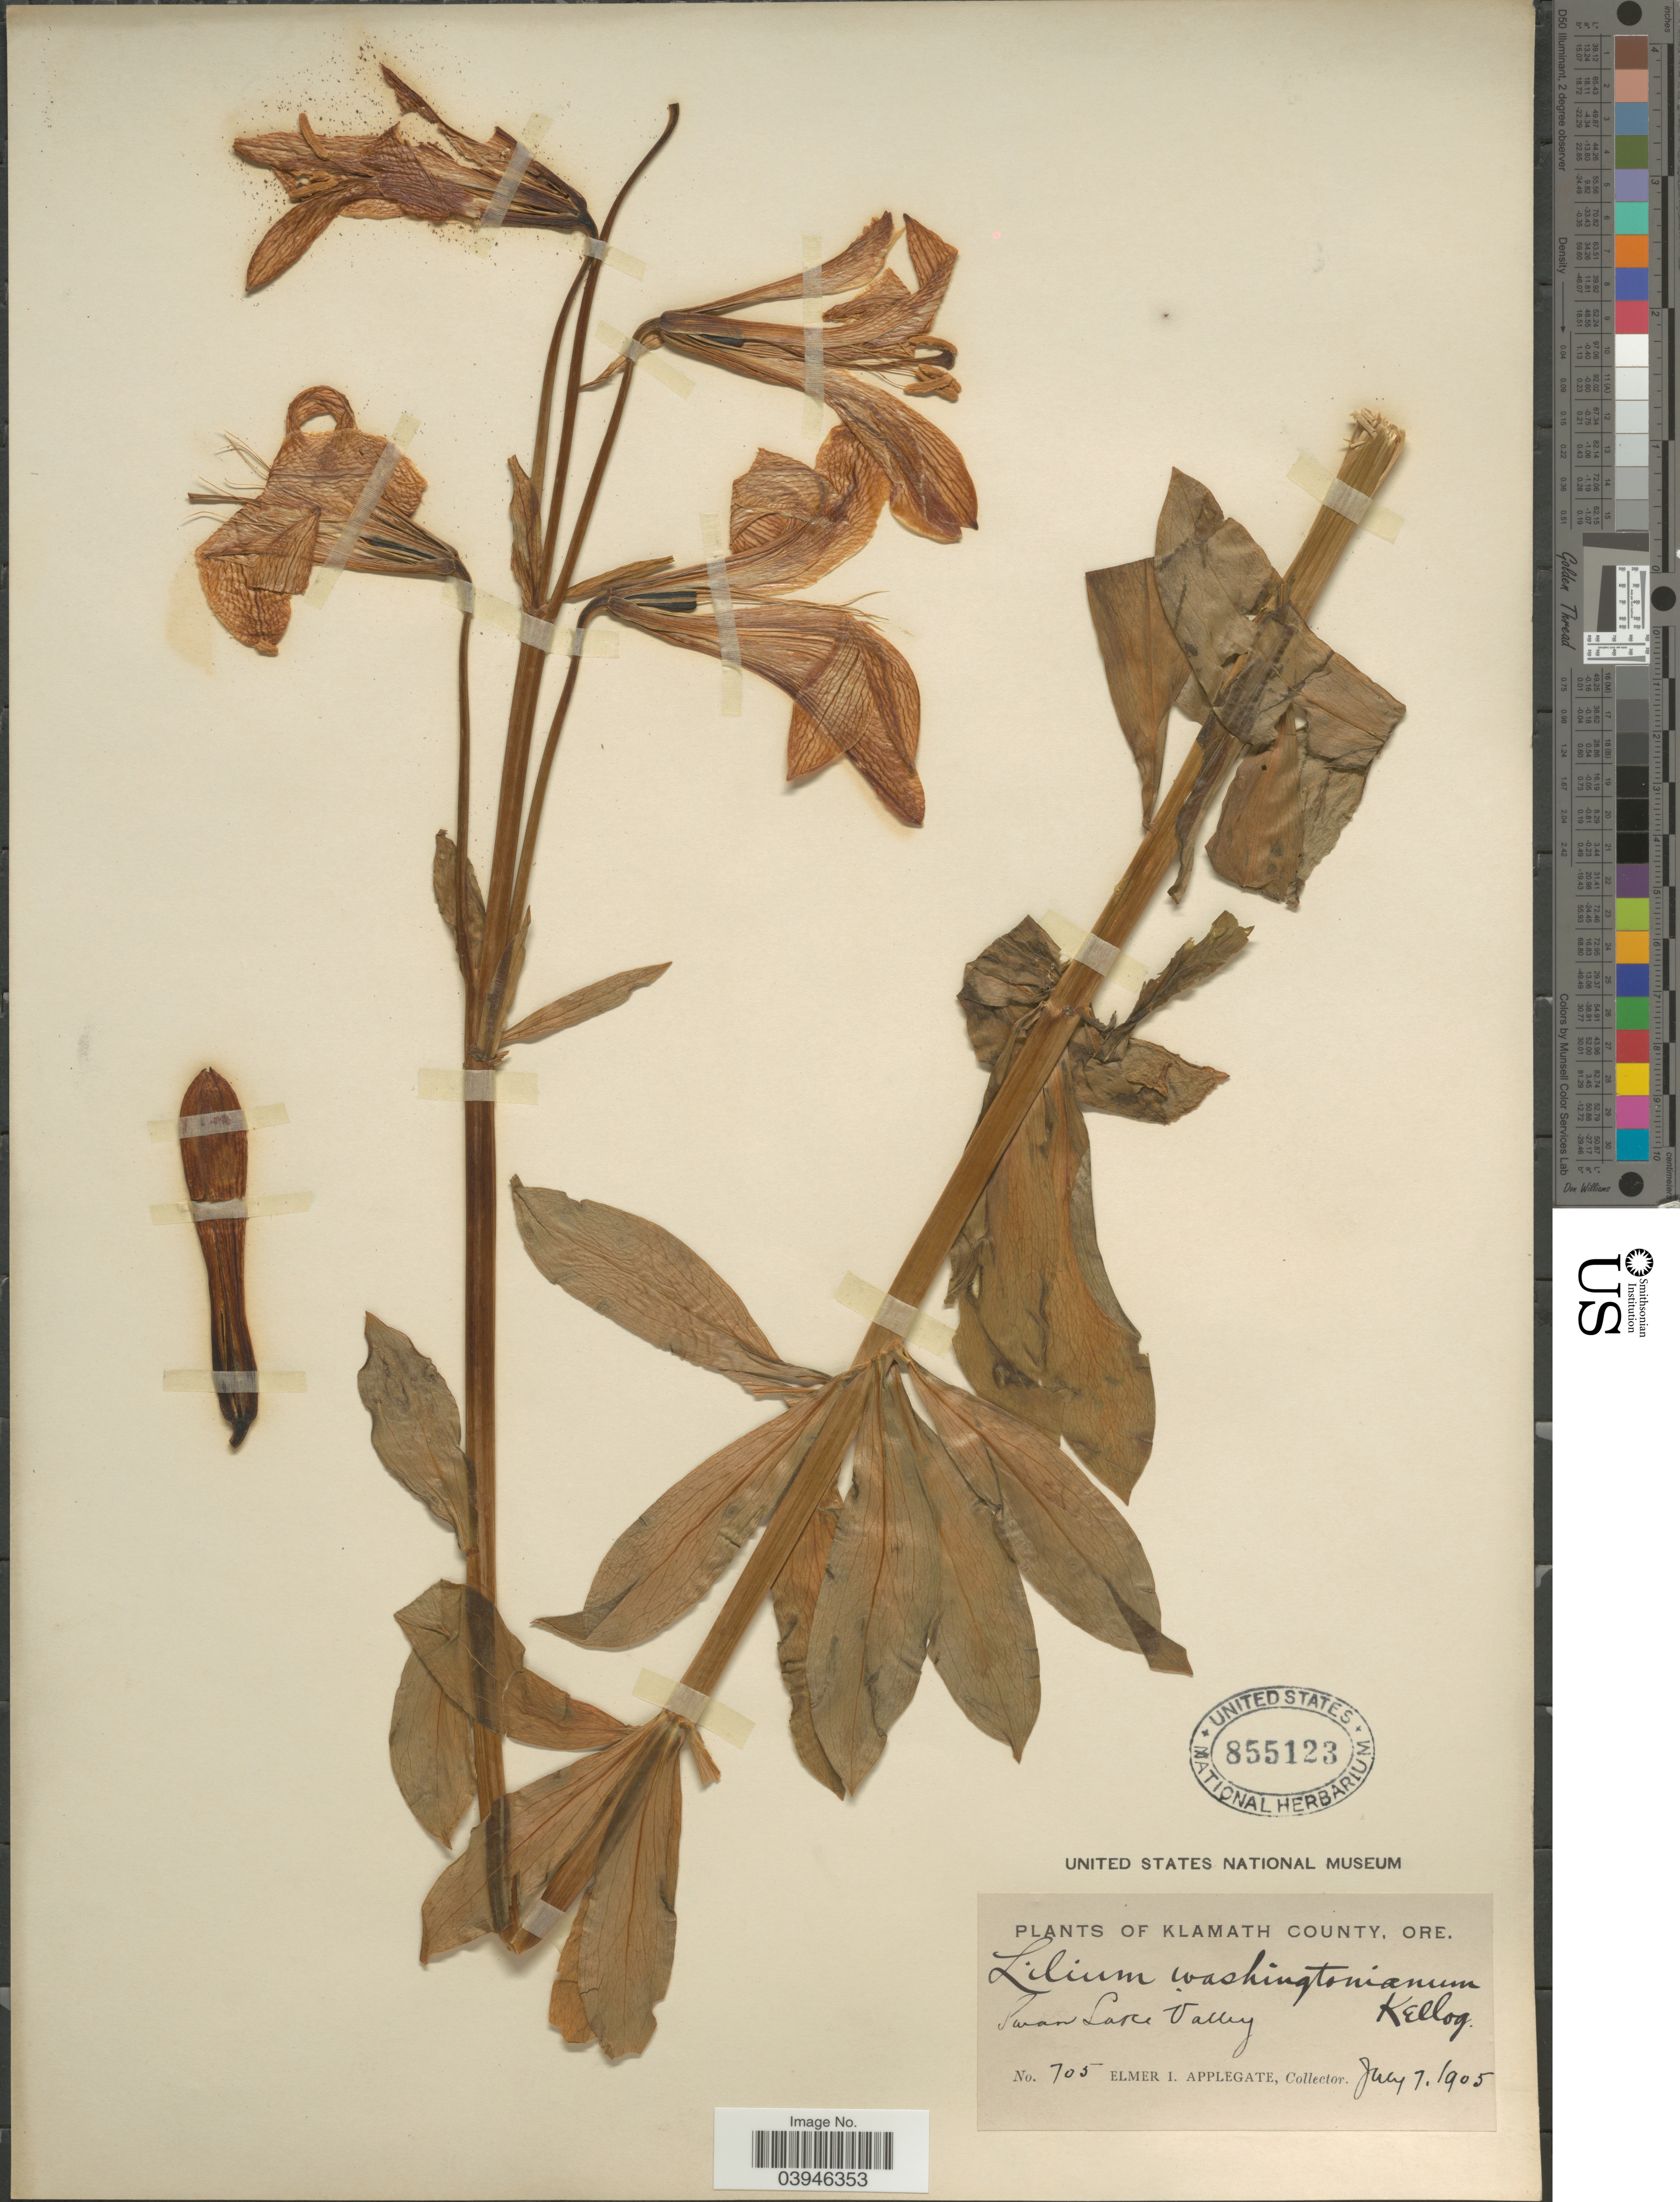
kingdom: Plantae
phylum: Tracheophyta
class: Liliopsida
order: Liliales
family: Liliaceae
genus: Lilium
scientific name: Lilium washingtonianum subsp. purpurascens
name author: (Stearn) M.W. Skinner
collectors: E. I. Applegate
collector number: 705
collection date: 1905-07-07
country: United States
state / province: Oregon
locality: Klamath County. Swan Lake Valley.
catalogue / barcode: US 855123